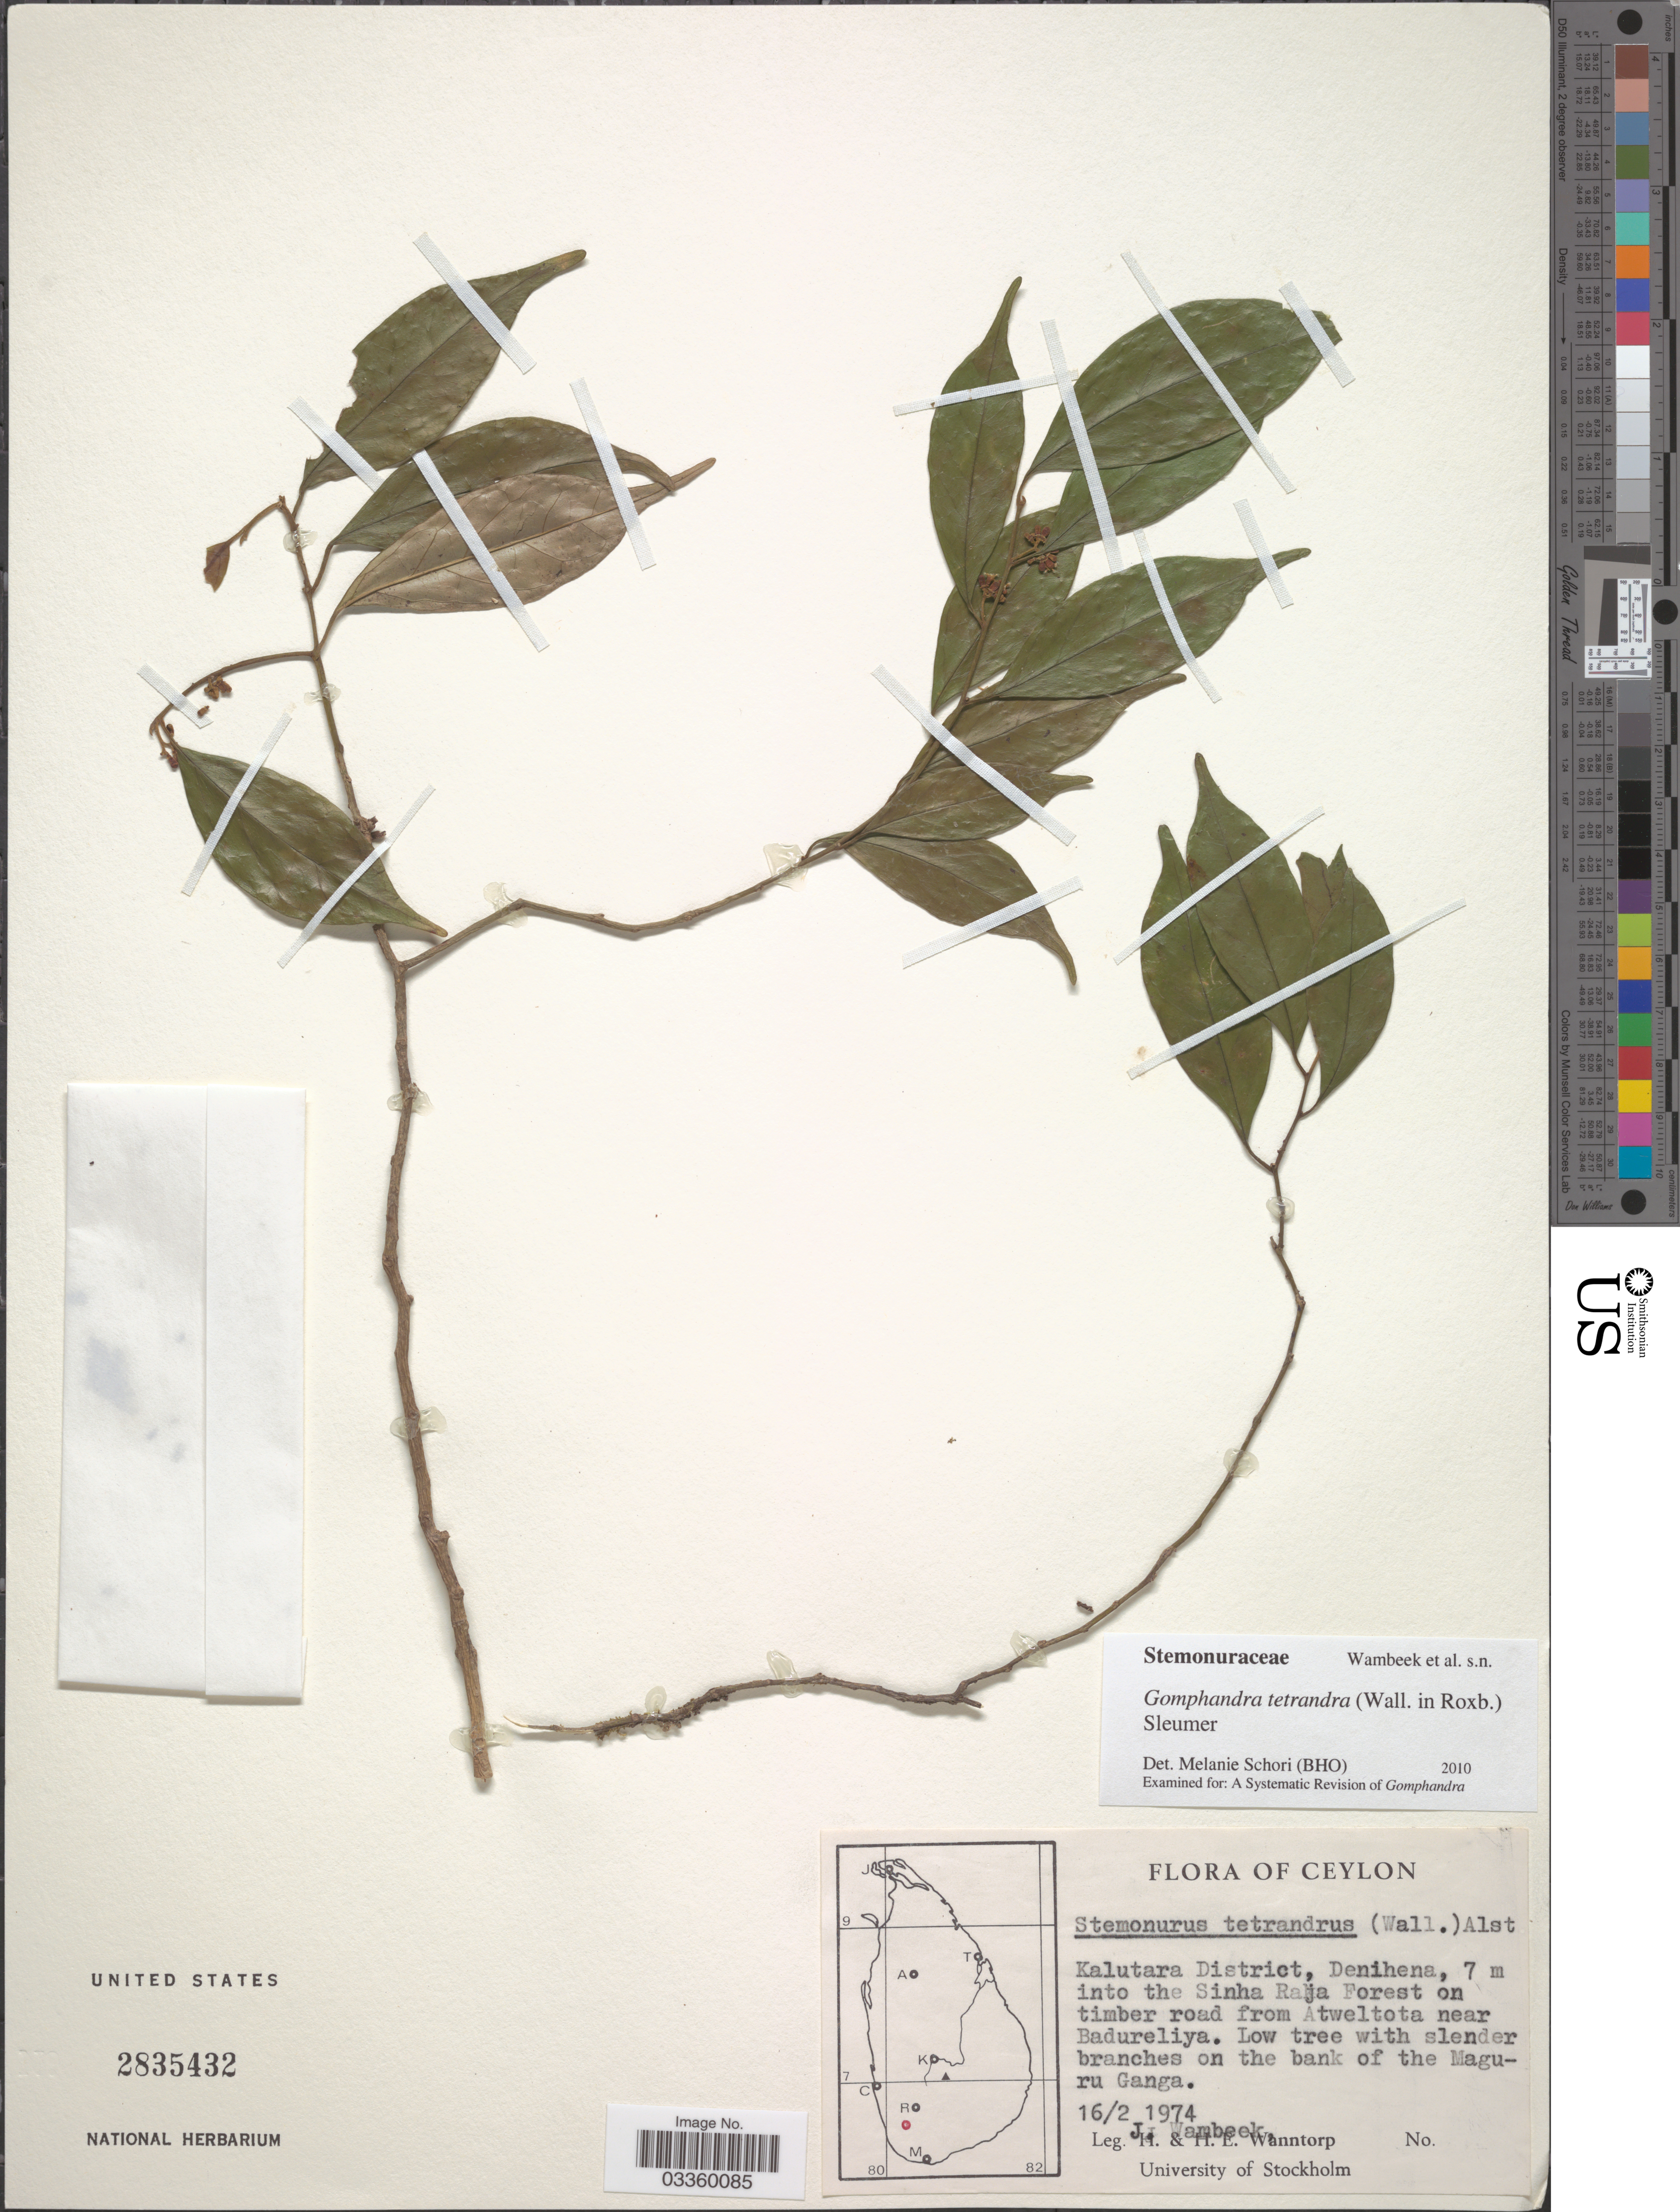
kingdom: Plantae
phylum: Tracheophyta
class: Magnoliopsida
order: Cardiopteridales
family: Stemonuraceae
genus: Gomphandra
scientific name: Gomphandra tetrandra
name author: (Wall.) Sleumer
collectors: J. Wambeek, H. Wanntorp & H. Wanntorp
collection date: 1974-02-16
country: Sri Lanka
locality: Ceylon. Kalutara District, Denihena, 7 m into the Sinha Raja Forest on timber road from Atweltota near Badureliya. Low tree with slender branches on the bank of the Maguru Ganga.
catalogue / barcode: US 2835432